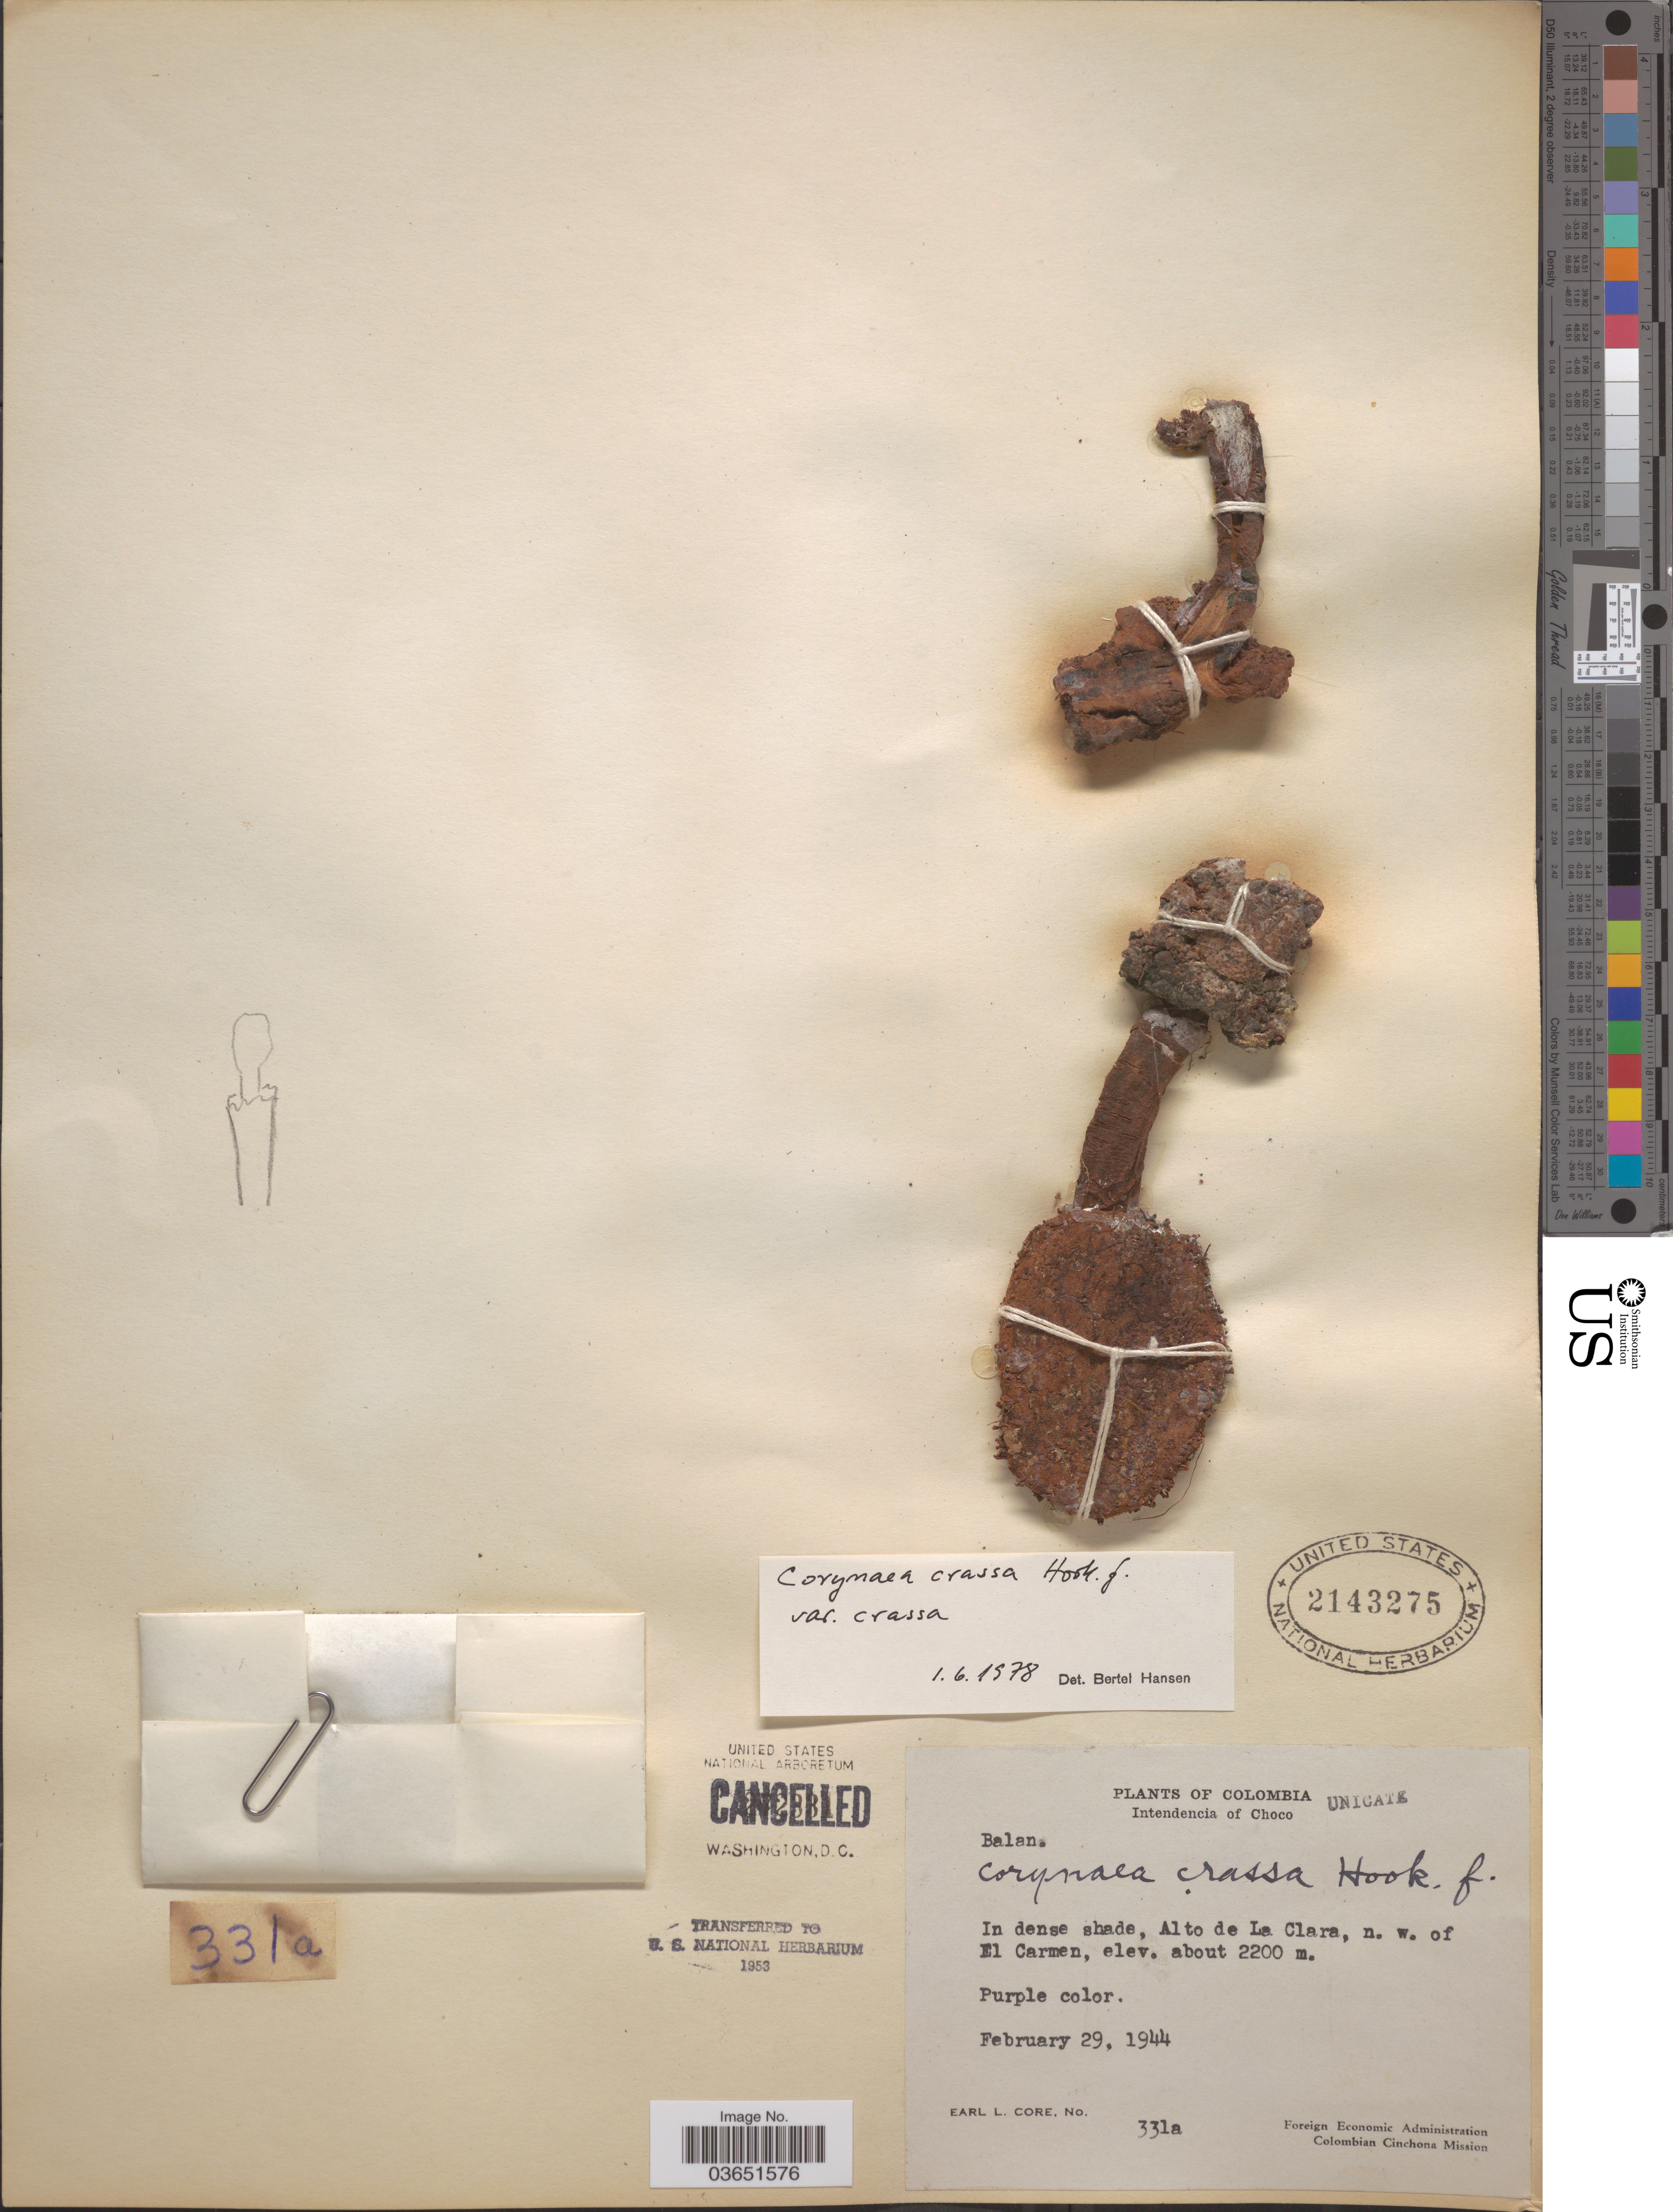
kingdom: Plantae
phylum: Tracheophyta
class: Magnoliopsida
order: Santalales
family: Balanophoraceae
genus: Corynaea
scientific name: Corynaea crassa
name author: Hook. f.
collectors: E. L. Core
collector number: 331a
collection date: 1944-02-29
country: Colombia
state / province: Chocó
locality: Intendencia of Choco. In dense shade, Alto de La Clara, n.w. of El Carmen.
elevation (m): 2200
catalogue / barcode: US 2143275